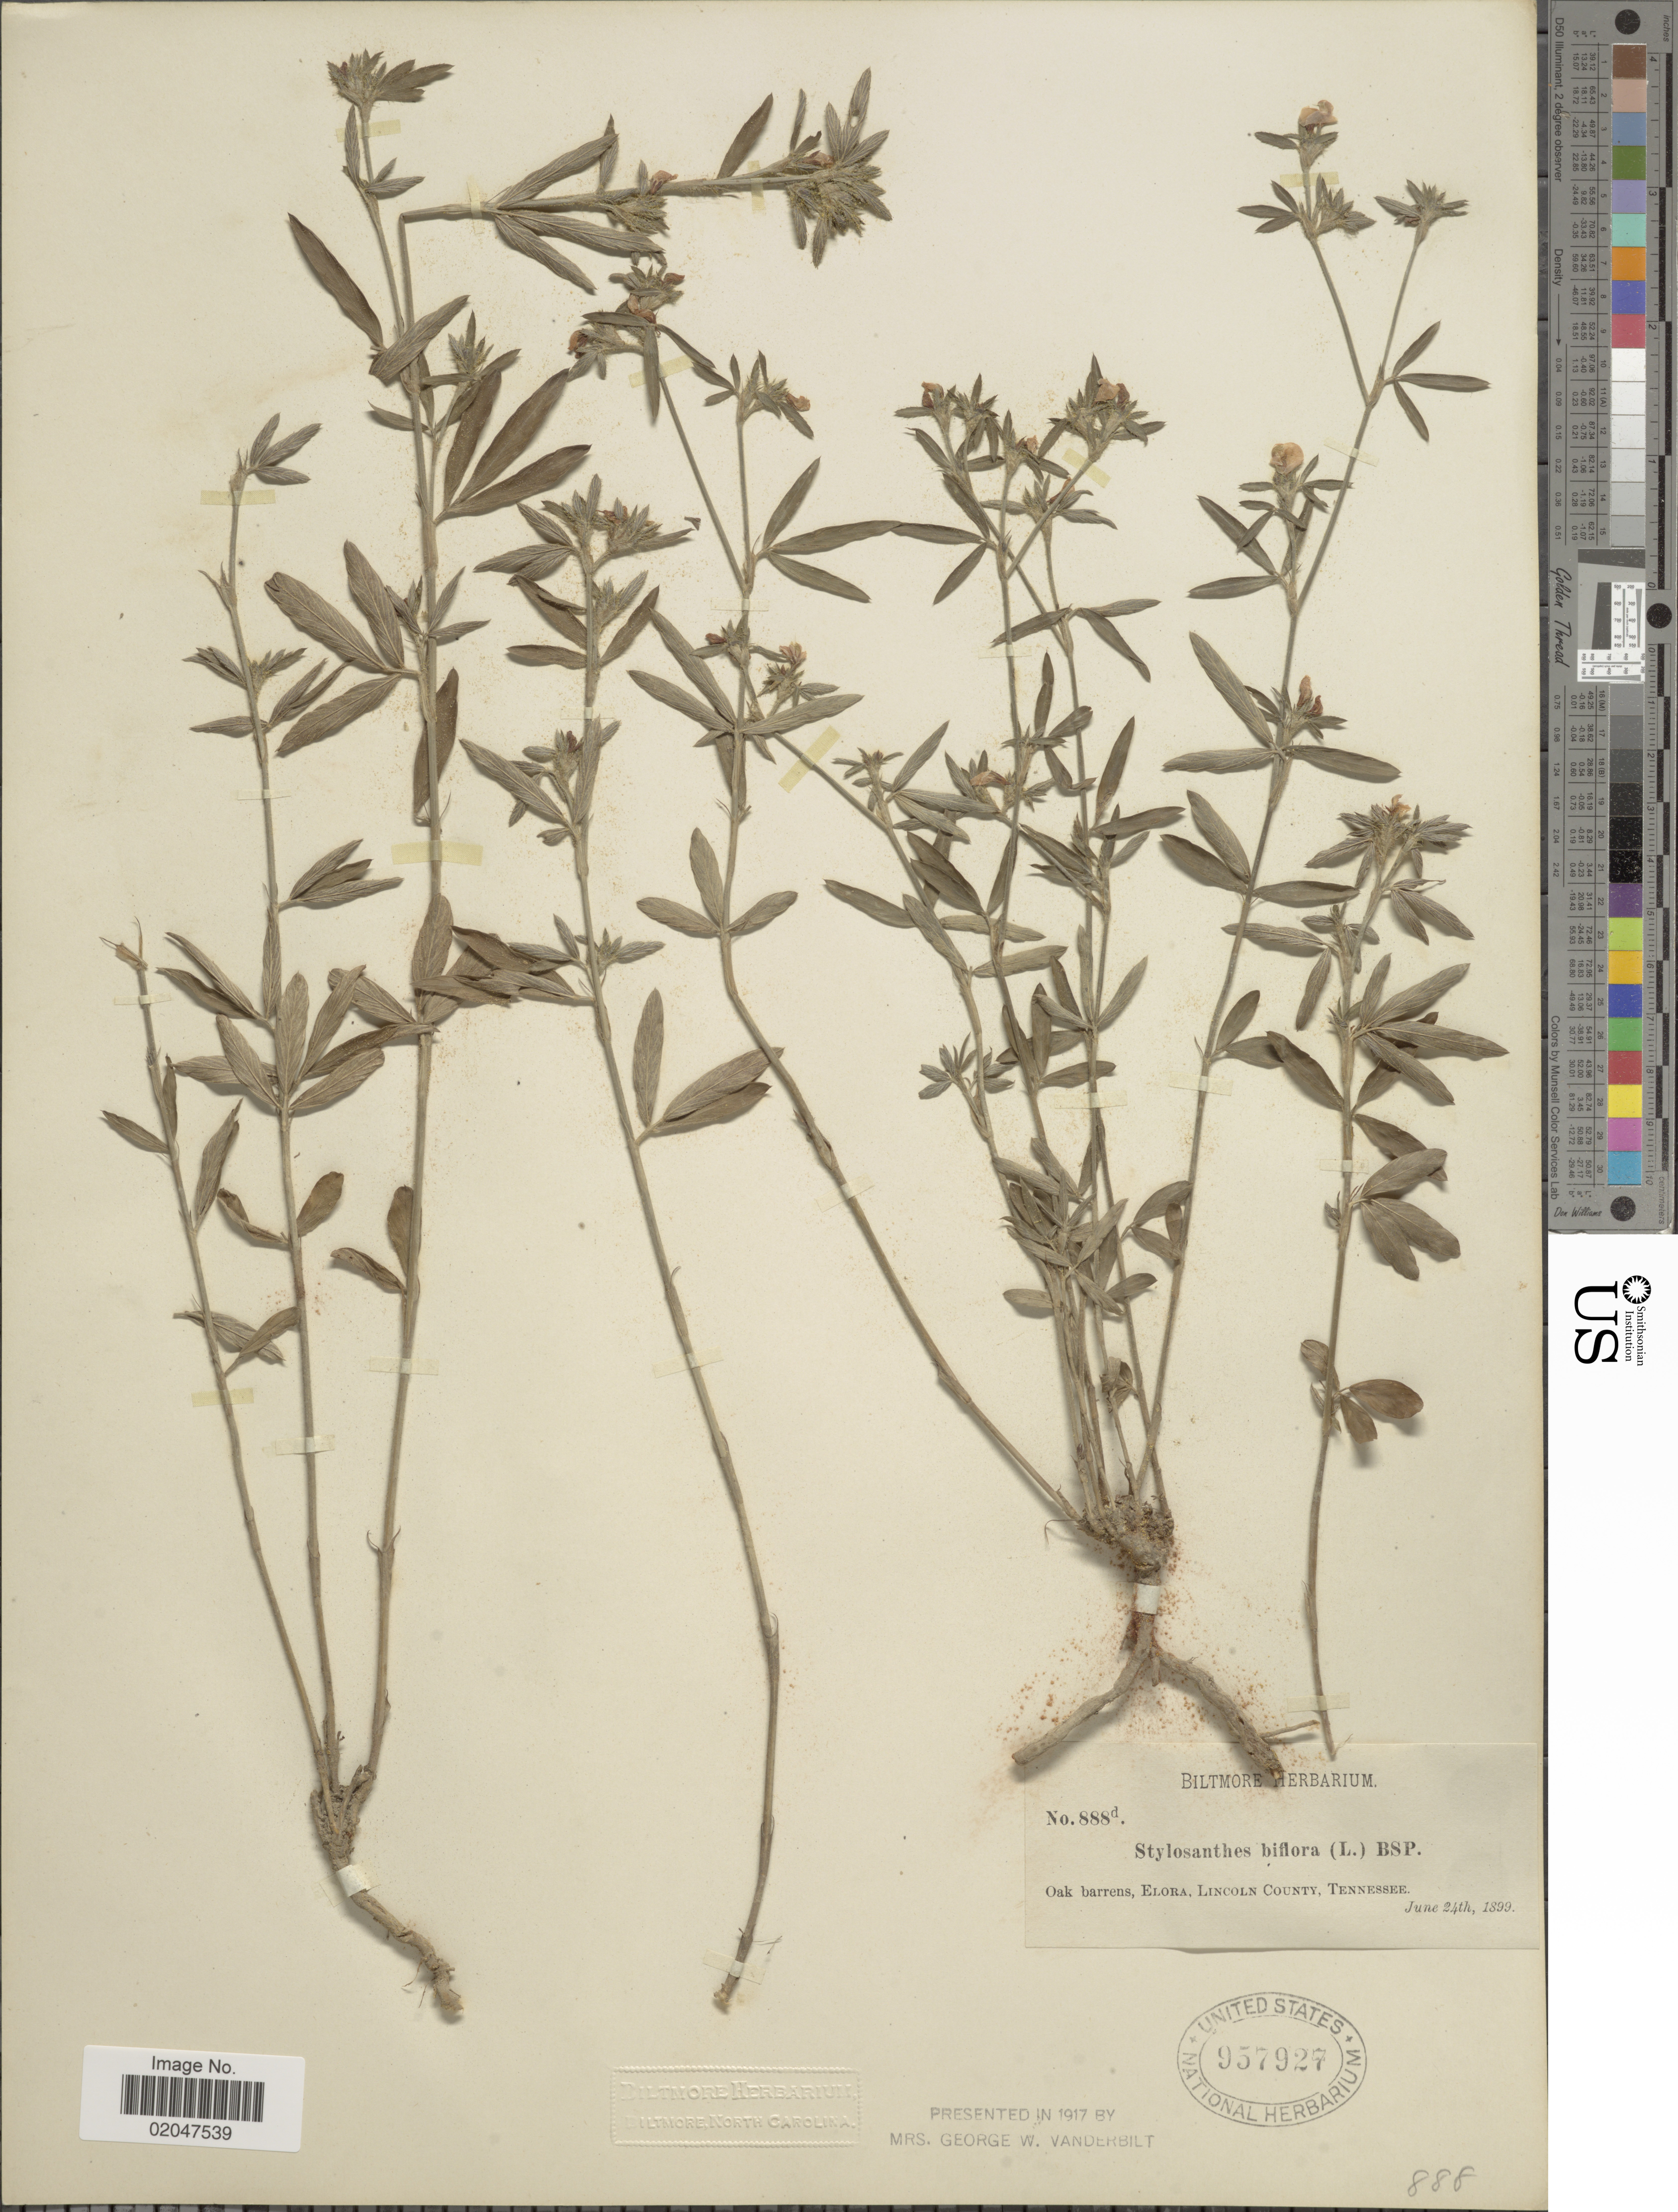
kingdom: Plantae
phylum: Tracheophyta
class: Magnoliopsida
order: Fabales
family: Fabaceae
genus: Stylosanthes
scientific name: Stylosanthes biflora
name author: (L.) Britton et al.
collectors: ex herb. Biltmore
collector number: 888d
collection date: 1899-06-24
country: United States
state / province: Tennessee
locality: Oak barrens, Elora, Lincoln County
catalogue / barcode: US 957927